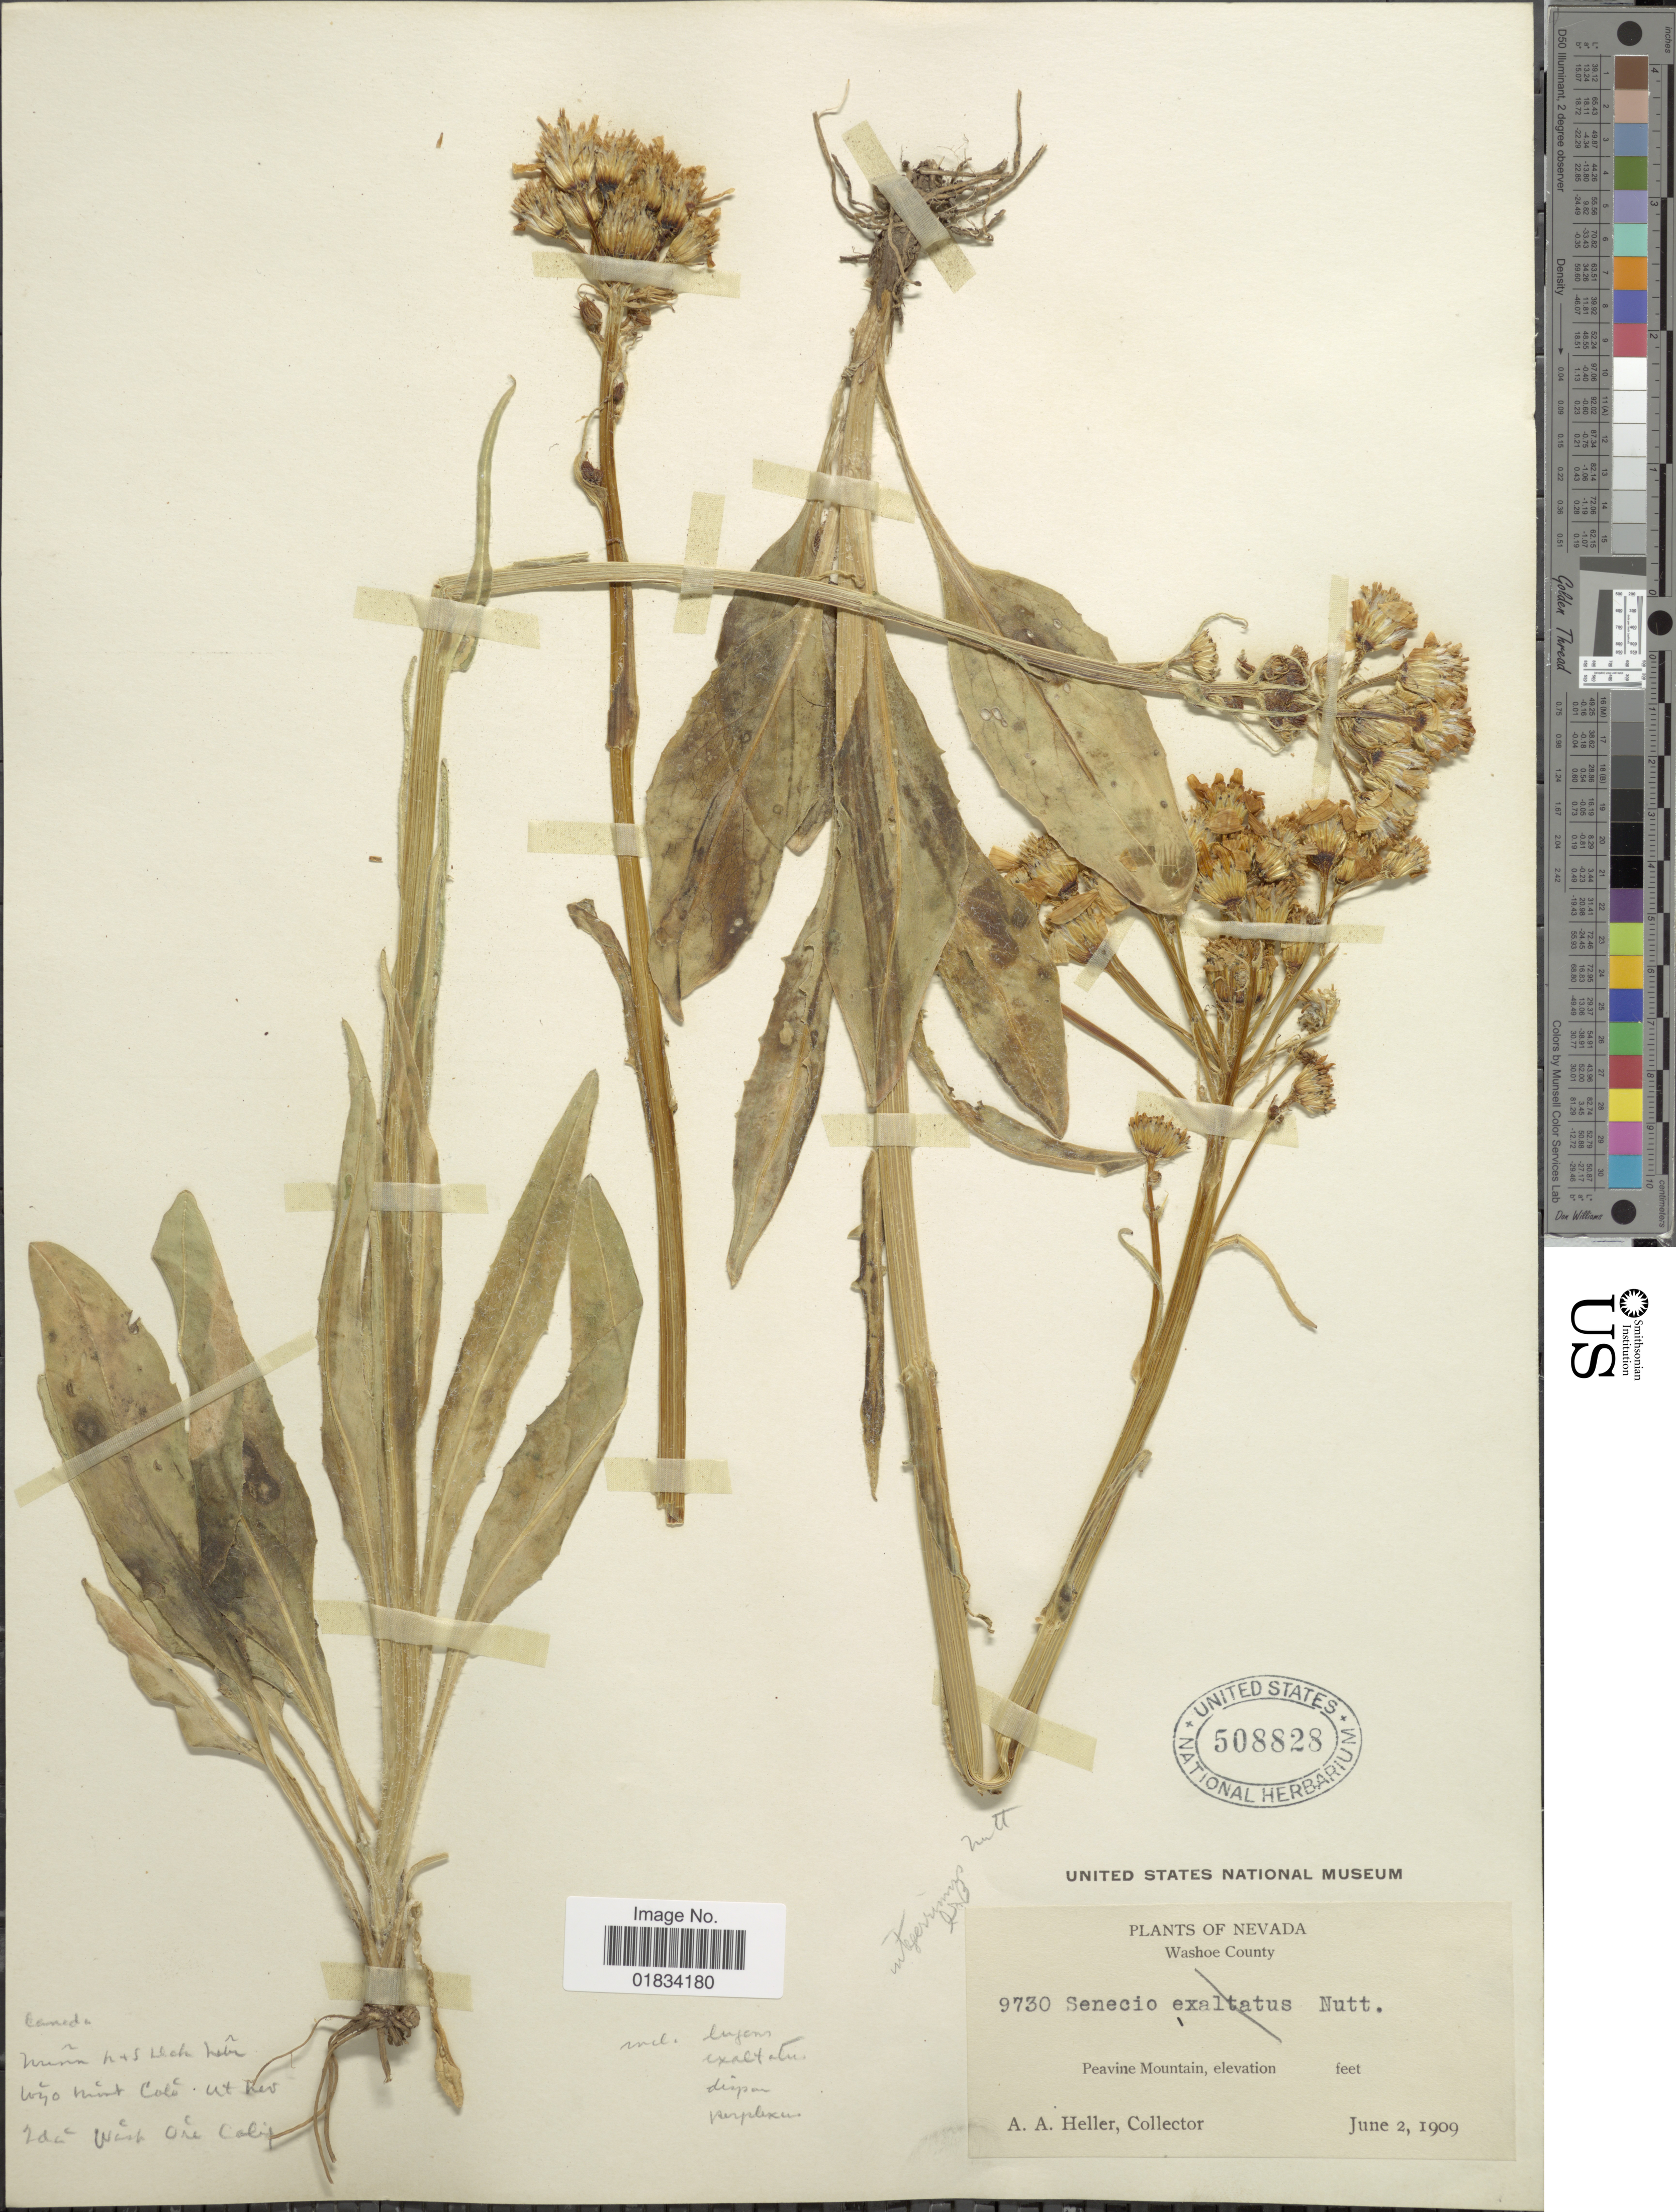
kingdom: Plantae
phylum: Tracheophyta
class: Magnoliopsida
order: Asterales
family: Asteraceae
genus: Senecio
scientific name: Senecio integerrimus var. exaltatus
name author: (Nutt.) Cronq.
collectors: A. A. Heller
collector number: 9730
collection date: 1909-06-02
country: United States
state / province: Nevada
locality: Washoe County, Peavine Mountain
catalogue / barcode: US 508828